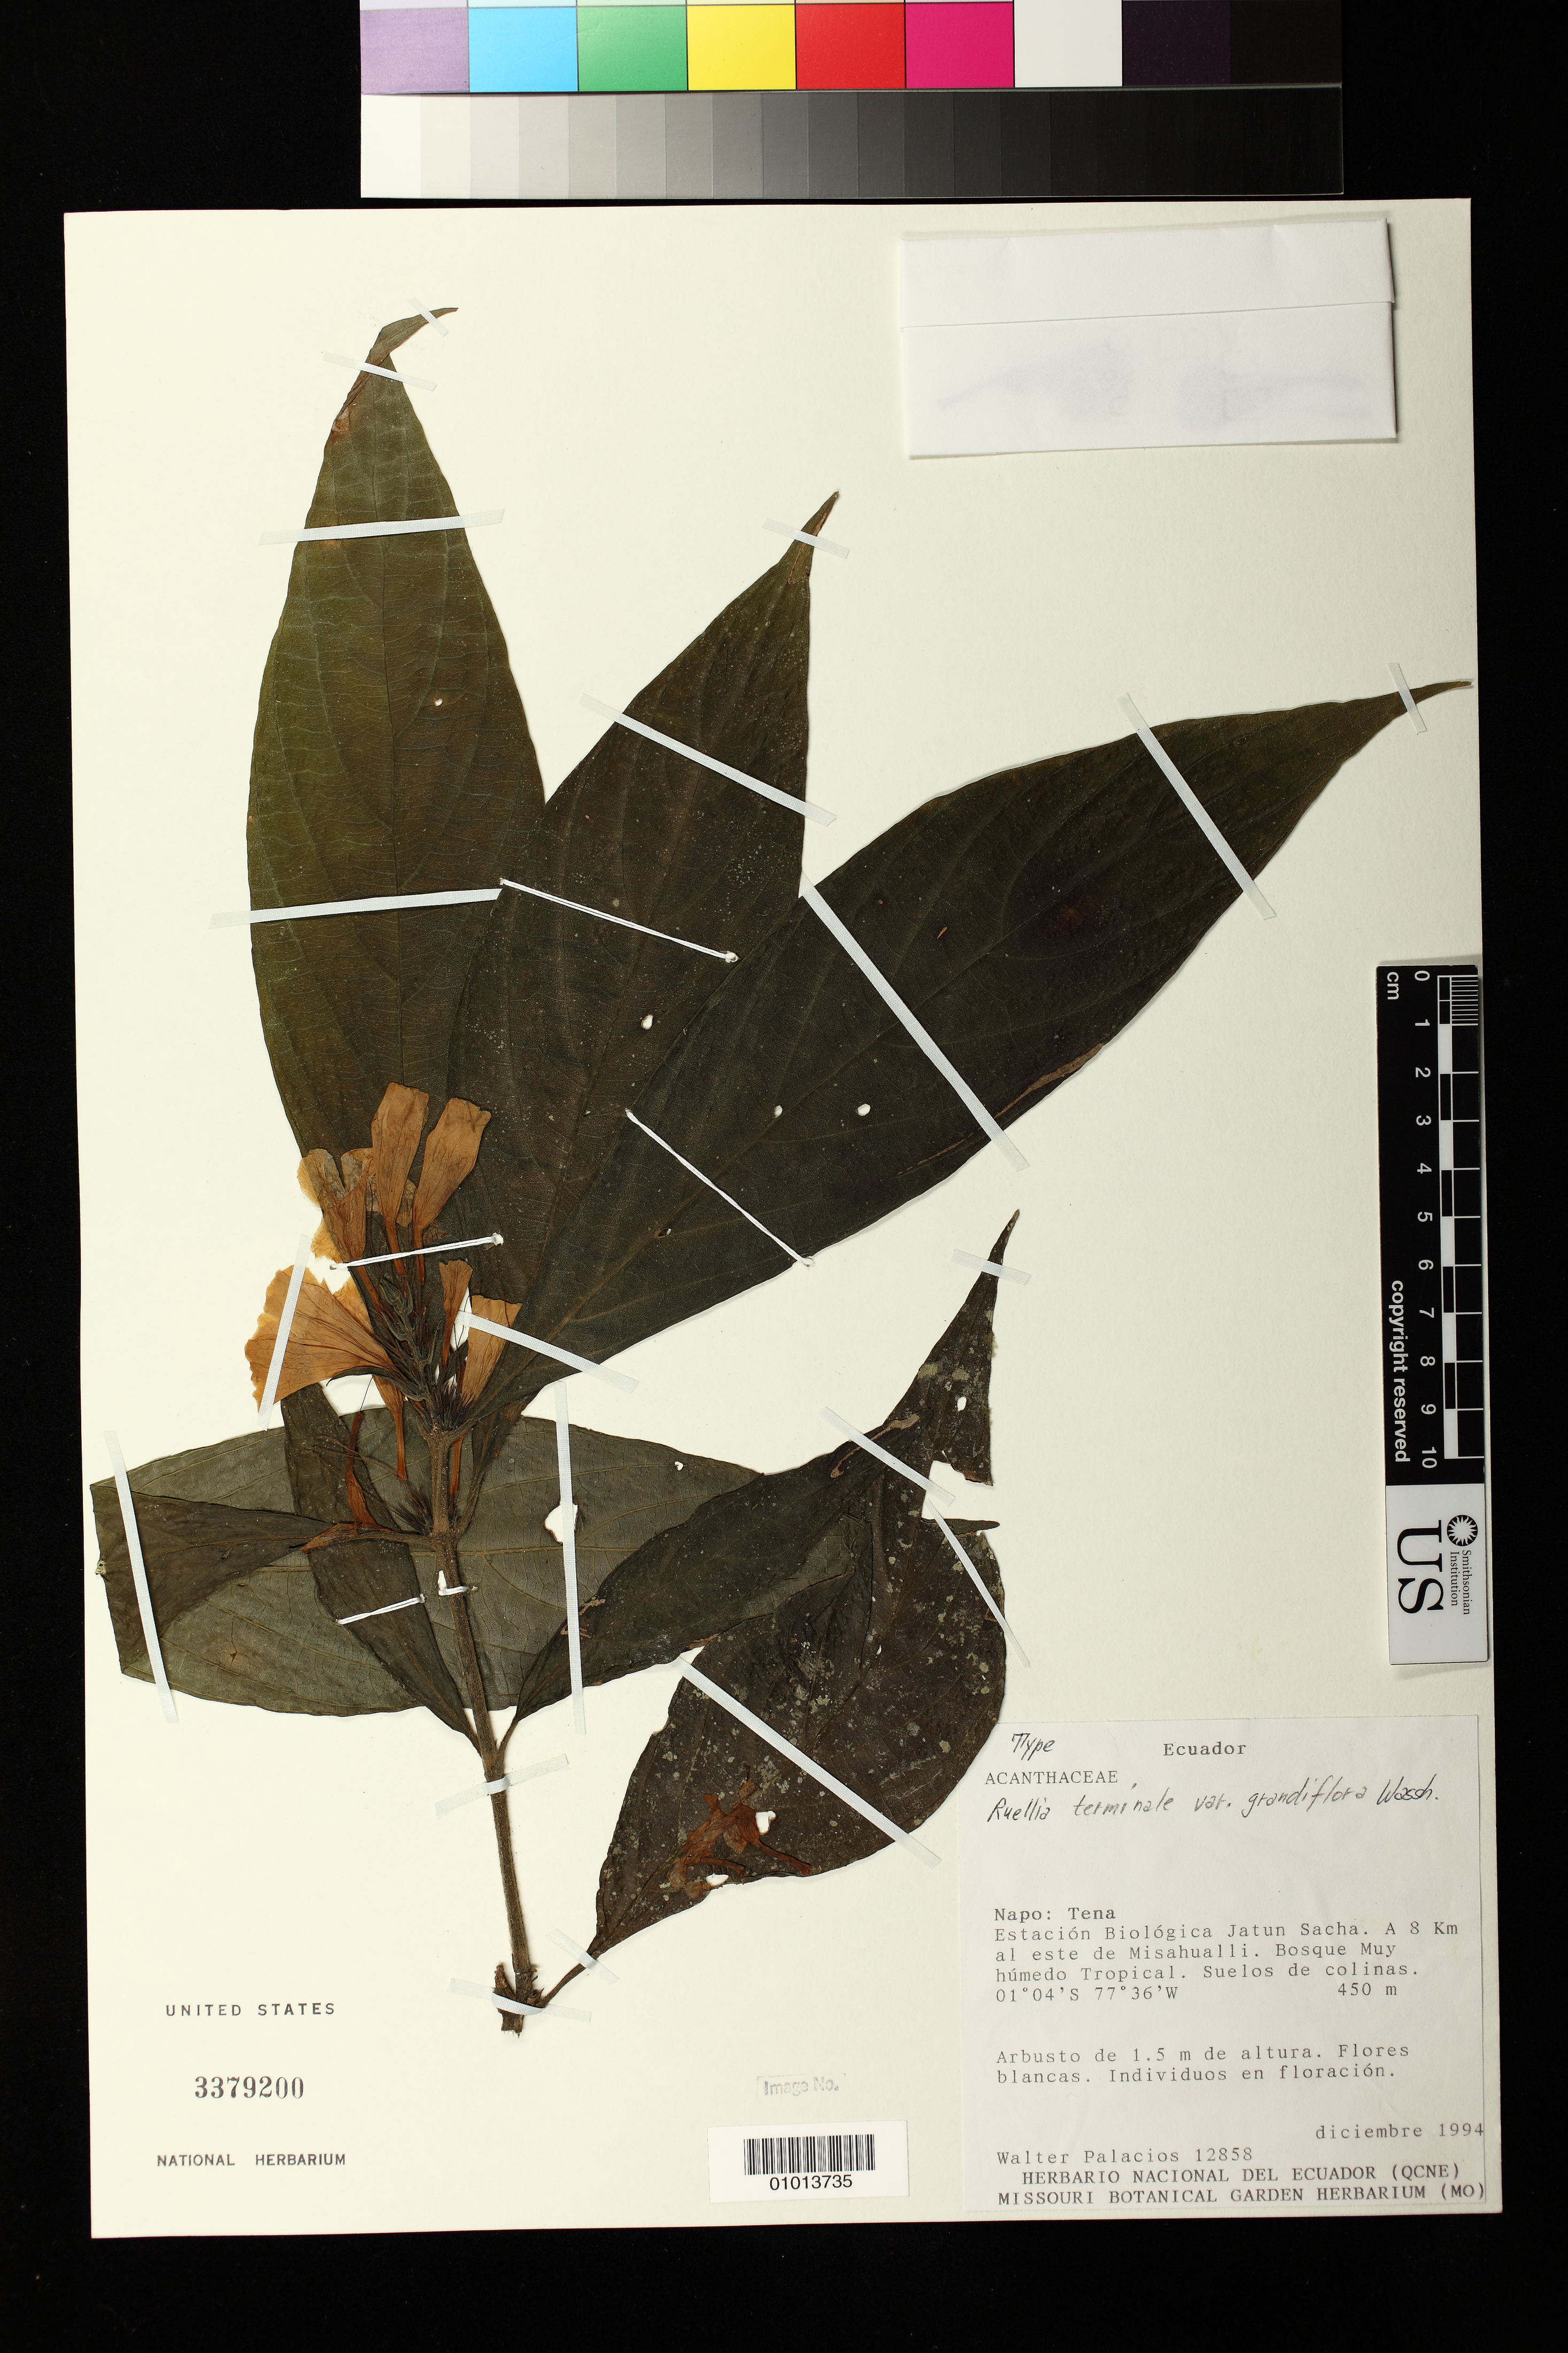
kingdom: Plantae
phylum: Tracheophyta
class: Magnoliopsida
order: Lamiales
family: Acanthaceae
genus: Ruellia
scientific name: Ruellia terminalis var. grandiflora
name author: Wassh.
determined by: Wasshausen, Dieter C., (BOT), Smithsonian Institution - National Museum of Natural History (UNITED STATES)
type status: Holotype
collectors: W. Palacios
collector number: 12858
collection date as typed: Dec 1994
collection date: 1994-12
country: Ecuador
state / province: Napo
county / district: Tena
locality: Napo: Tena. Estación Biológica Jatun Sacha. A 8 km al este de Misahualli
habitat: Bosque muy humedo tropical. Suelos de colinas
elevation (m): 450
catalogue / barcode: US 3379200